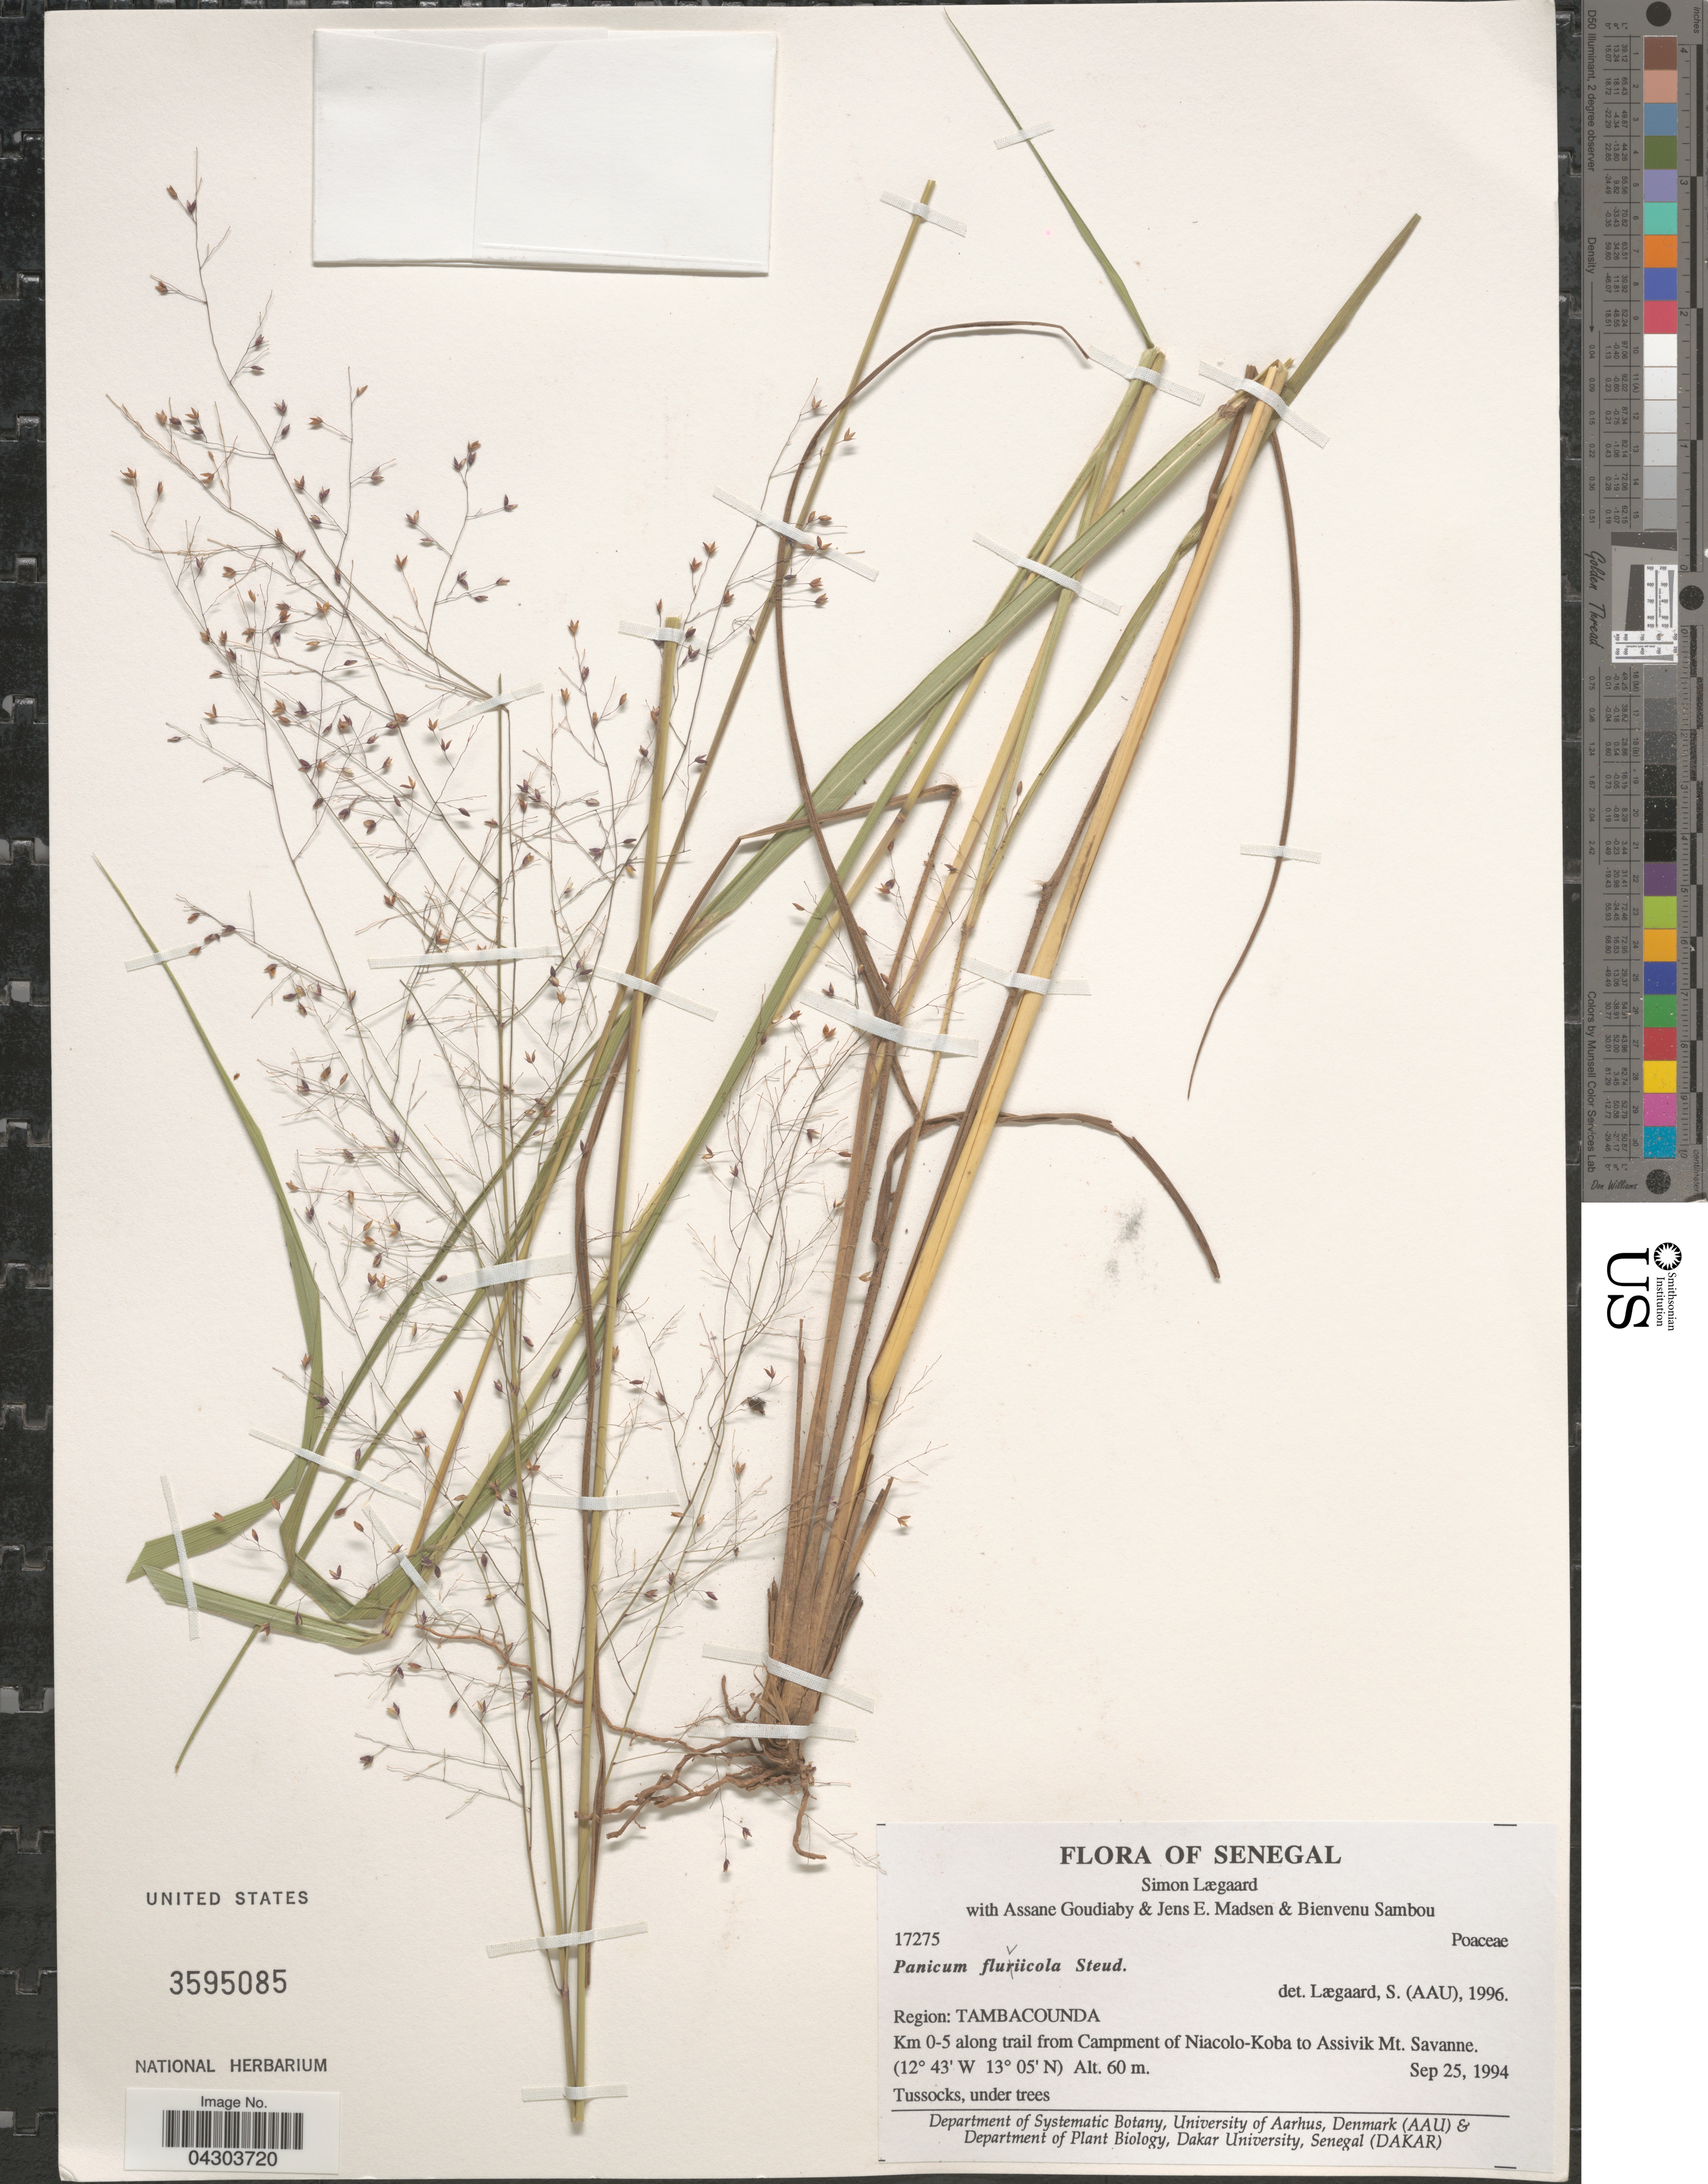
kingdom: Plantae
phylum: Tracheophyta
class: Liliopsida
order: Poales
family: Poaceae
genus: Panicum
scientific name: Panicum fluviicola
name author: Steud.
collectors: S. Lægaard, A. Goudiaby, J. E. Madsen & B. Sambou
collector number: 17275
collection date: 1994-09-25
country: Senegal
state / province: Tambacounda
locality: Region: Tambacounda. Km 0-5 along trail from Campment of Niacolo-Koba to Assivik Mt. Savanne.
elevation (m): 60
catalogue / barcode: US 3595085